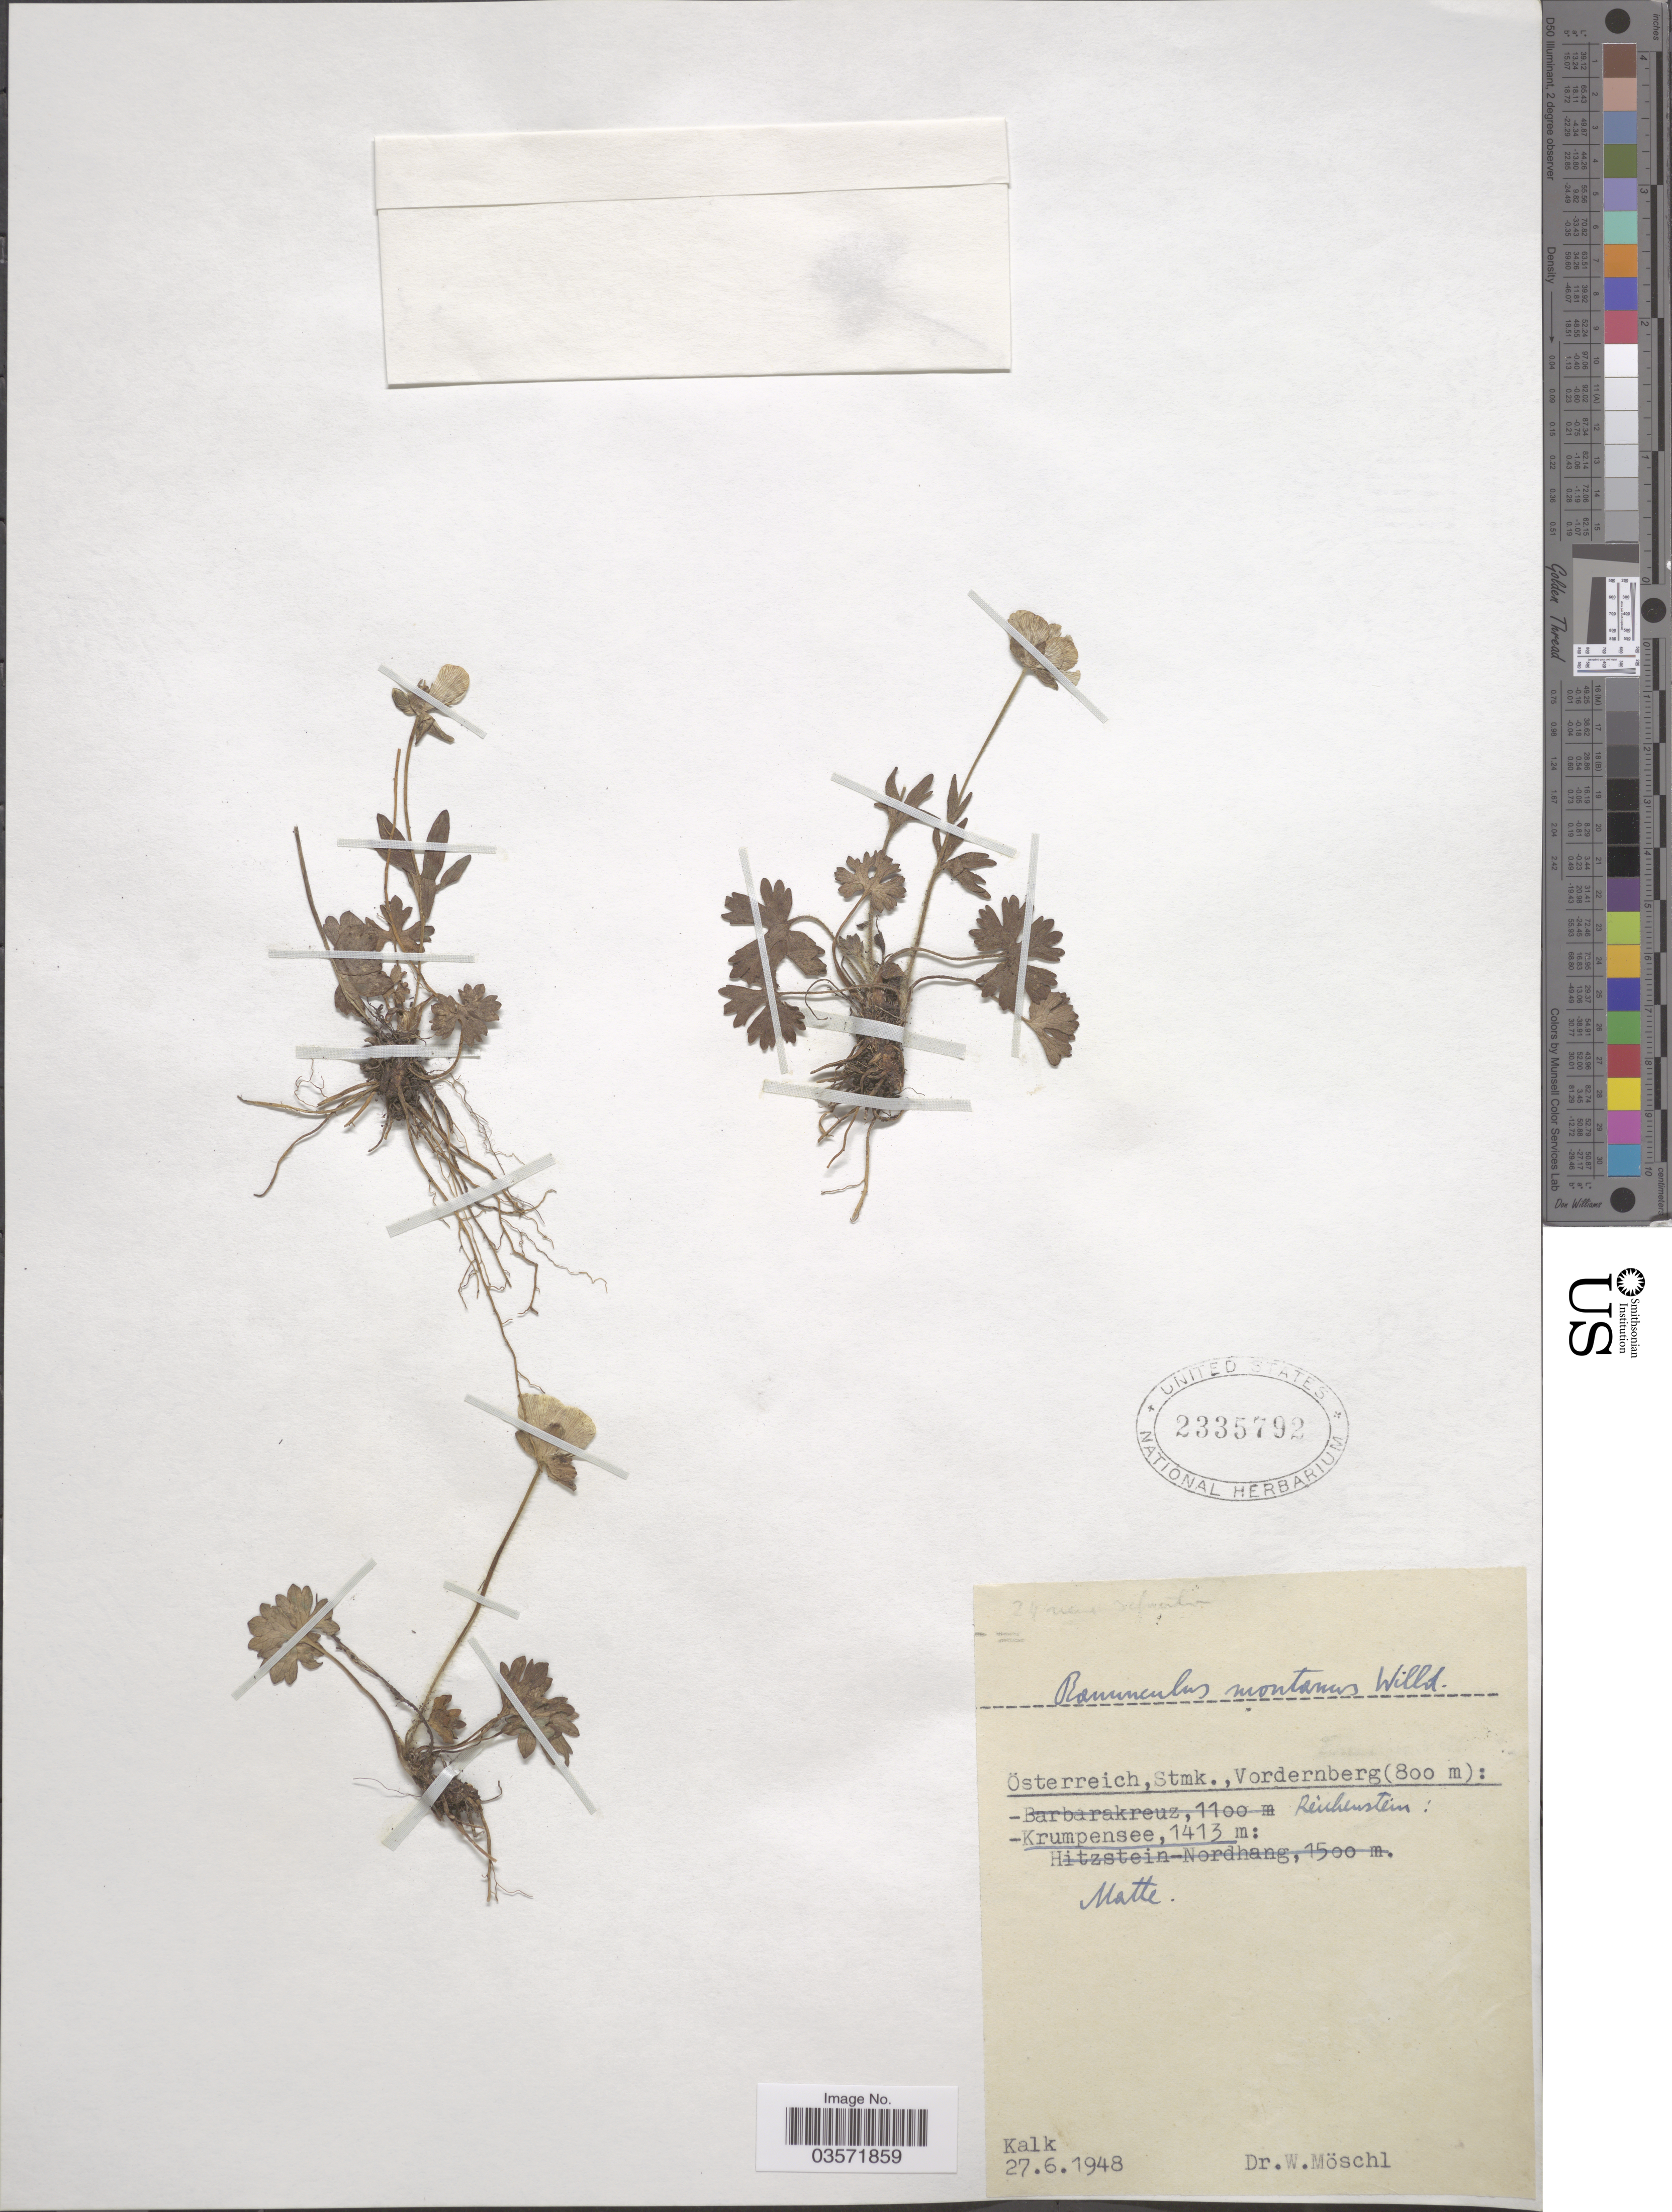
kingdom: Plantae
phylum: Tracheophyta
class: Magnoliopsida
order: Ranunculales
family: Ranunculaceae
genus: Ranunculus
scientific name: Ranunculus montanus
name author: Willd.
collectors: W. Moschl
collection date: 1948-06-27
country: Austria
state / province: Steiermark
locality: Österreich, Stmk., Vordernberg; Reichenstein: Krumpensee. Matte Kalk.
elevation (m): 1413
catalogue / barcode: US 2335792